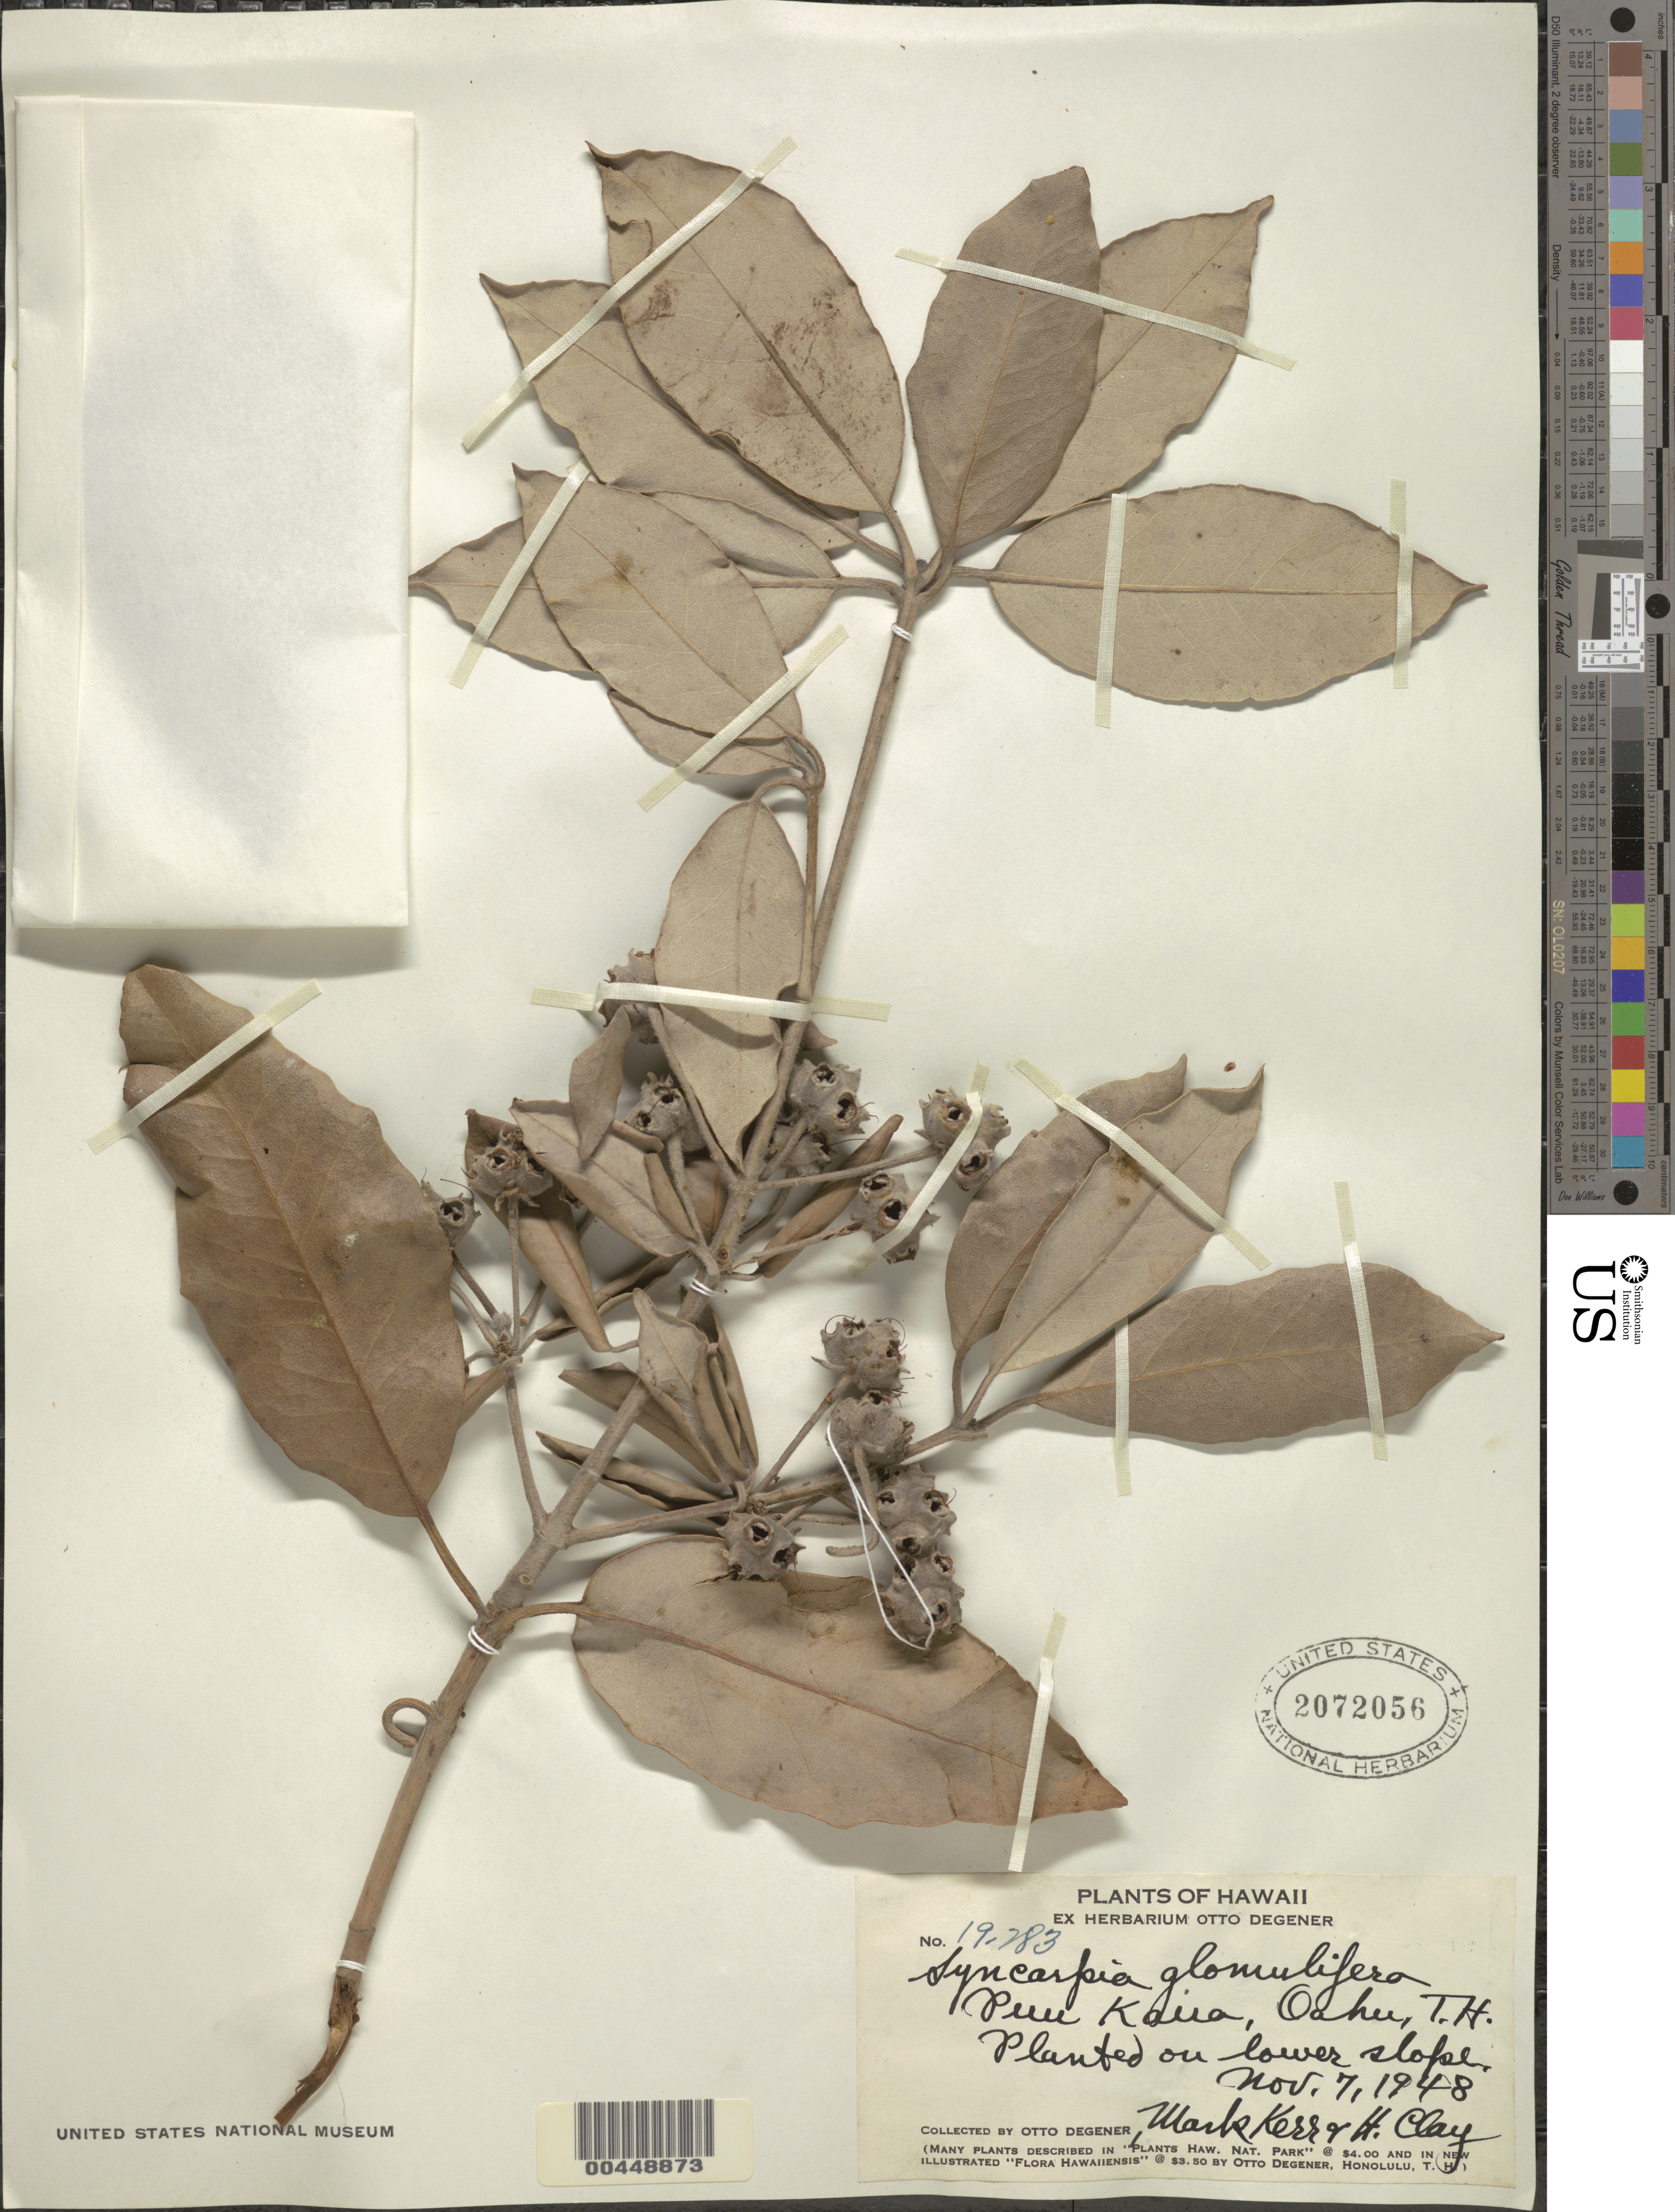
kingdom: Plantae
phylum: Tracheophyta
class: Magnoliopsida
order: Myrtales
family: Myrtaceae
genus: Syncarpia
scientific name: Syncarpia glomulifera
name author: (Sm.) Nied.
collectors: O. Degener, M. Kerr & H. Clay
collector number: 19283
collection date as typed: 7 Nov 1948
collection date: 1948-11-07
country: United States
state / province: Hawaii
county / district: Honolulu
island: Oahu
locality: Puu Kaua, lower slope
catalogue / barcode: US 2072056